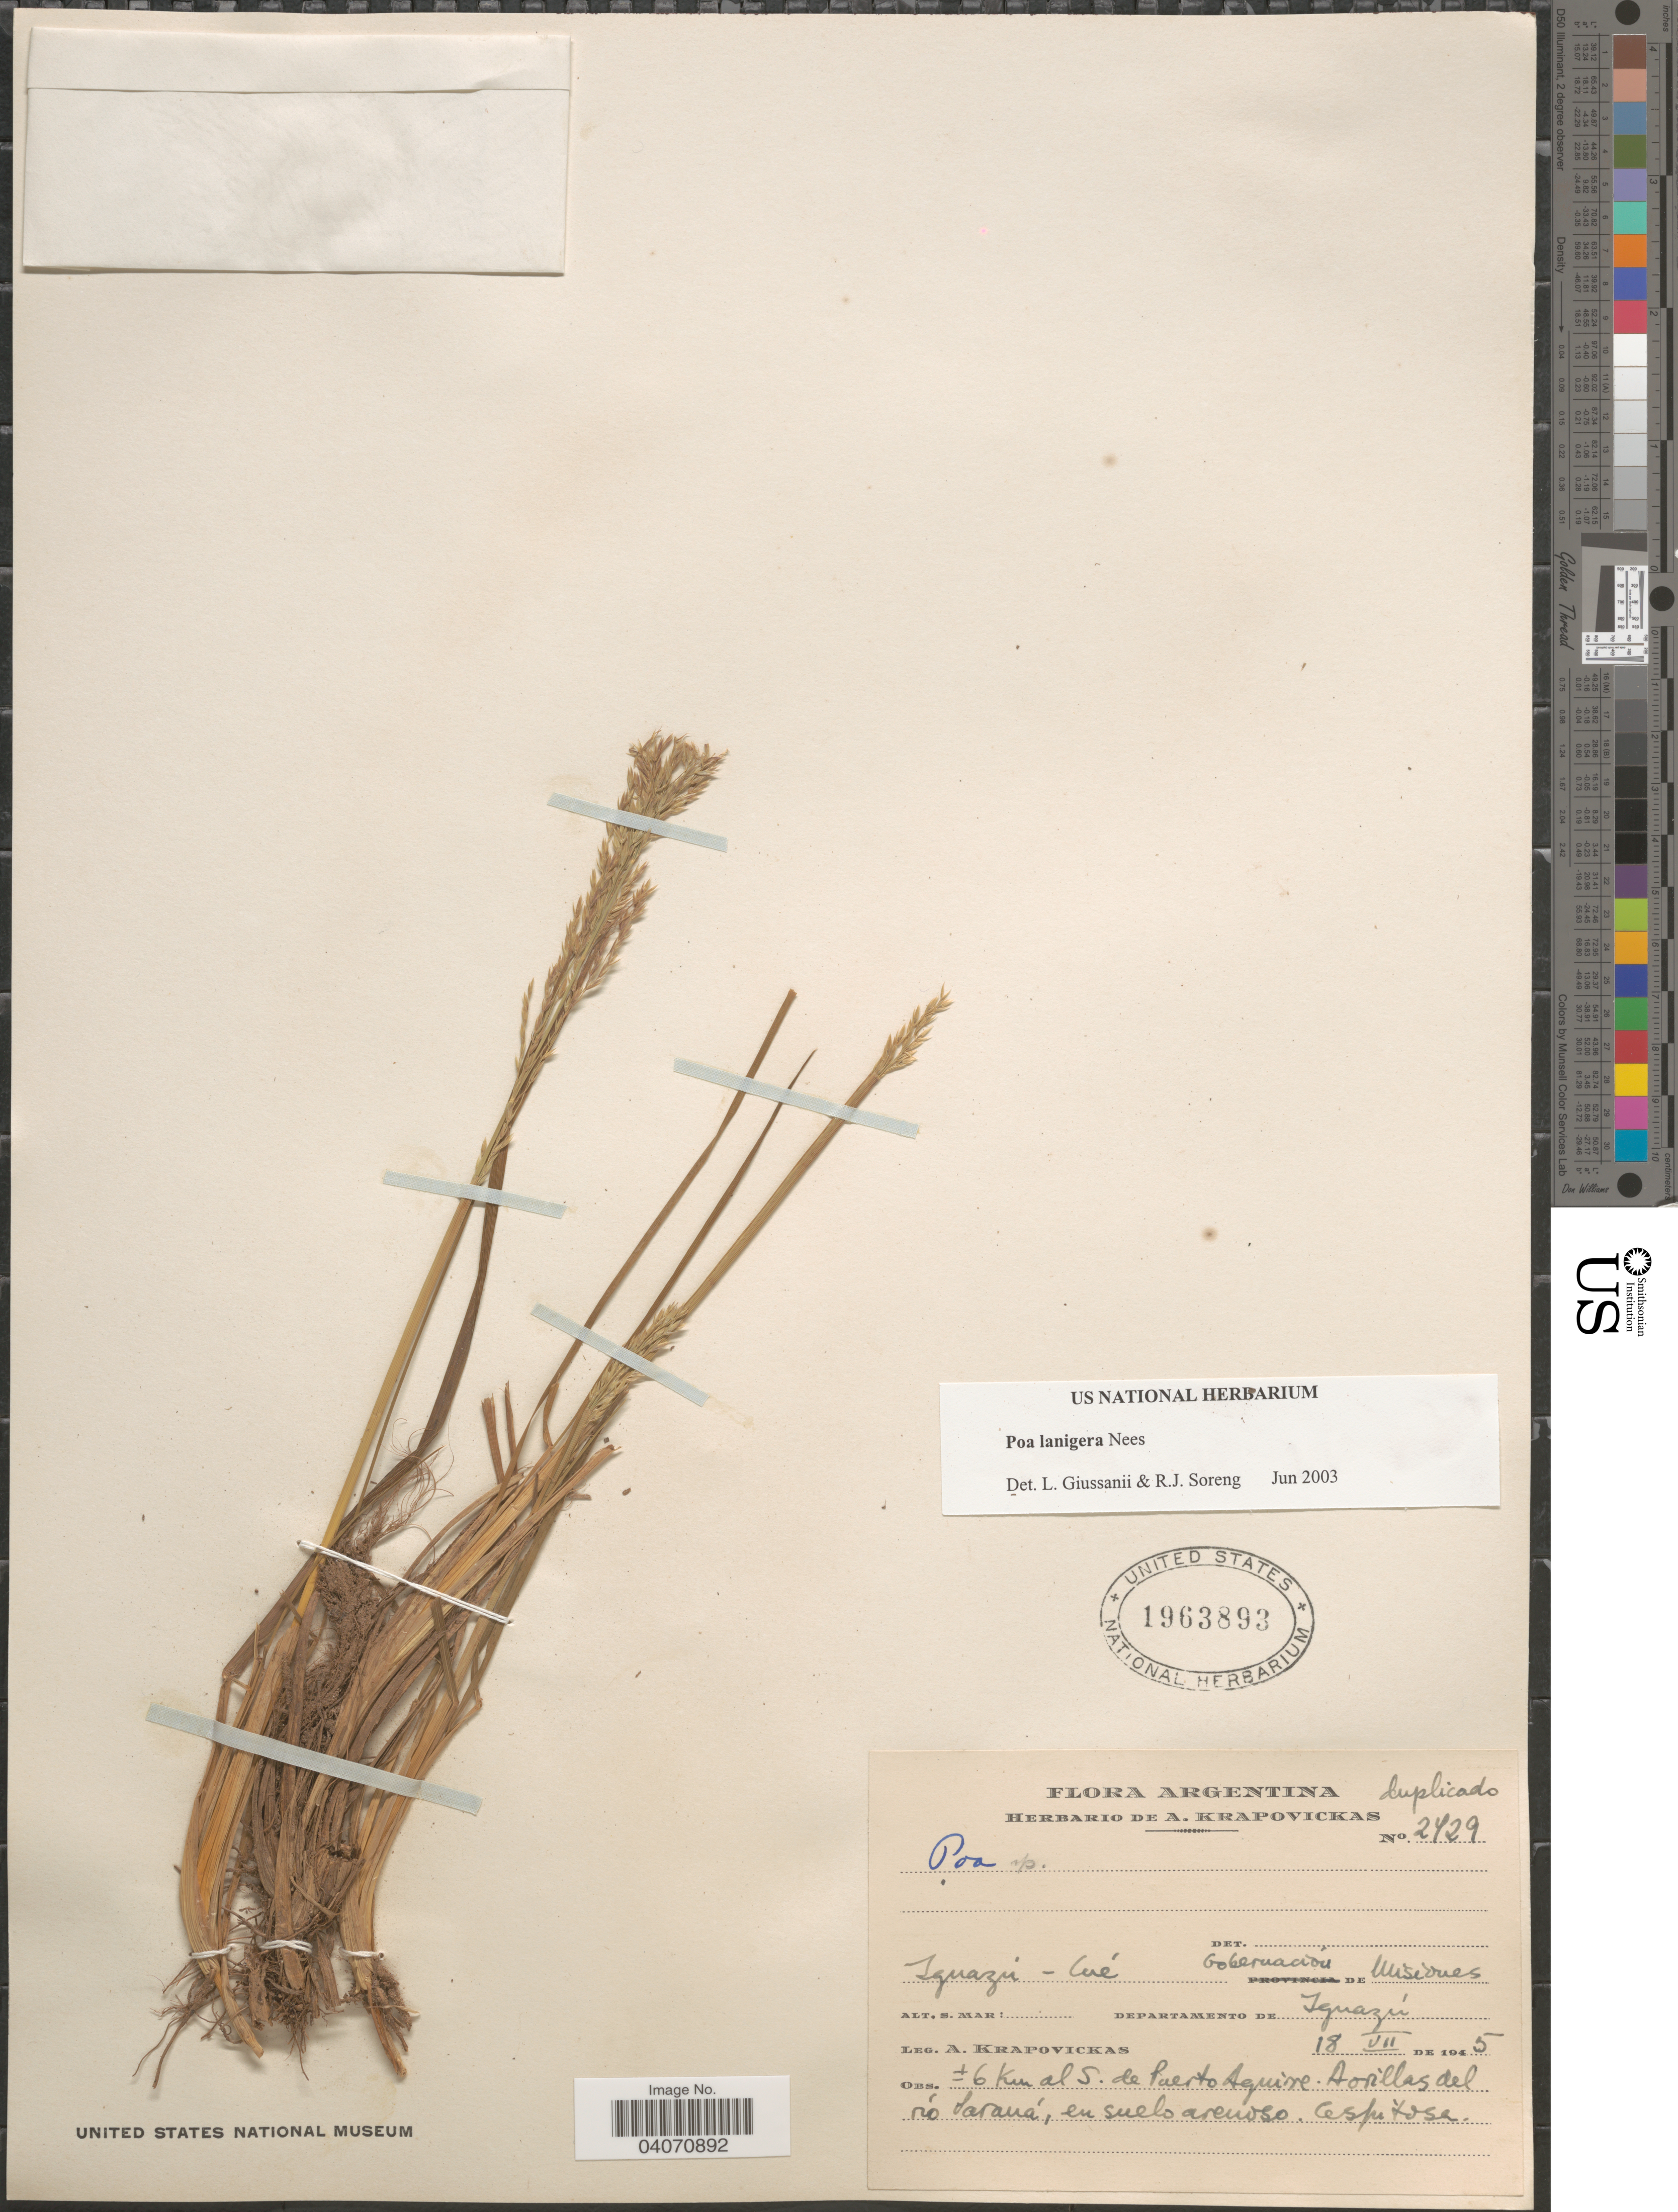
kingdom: Plantae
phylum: Tracheophyta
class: Liliopsida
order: Poales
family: Poaceae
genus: Poa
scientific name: Poa lanigera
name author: Nees in Mart.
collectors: A. Krapovickas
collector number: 2429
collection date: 1945-07-18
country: Argentina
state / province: Misiones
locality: Iguazú - Caé. Departamento de Iguazú. ± 6 Km al S. de Puerto Aguire. A orillas del río Paraná, en suelo arenoso.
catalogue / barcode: US 1963893